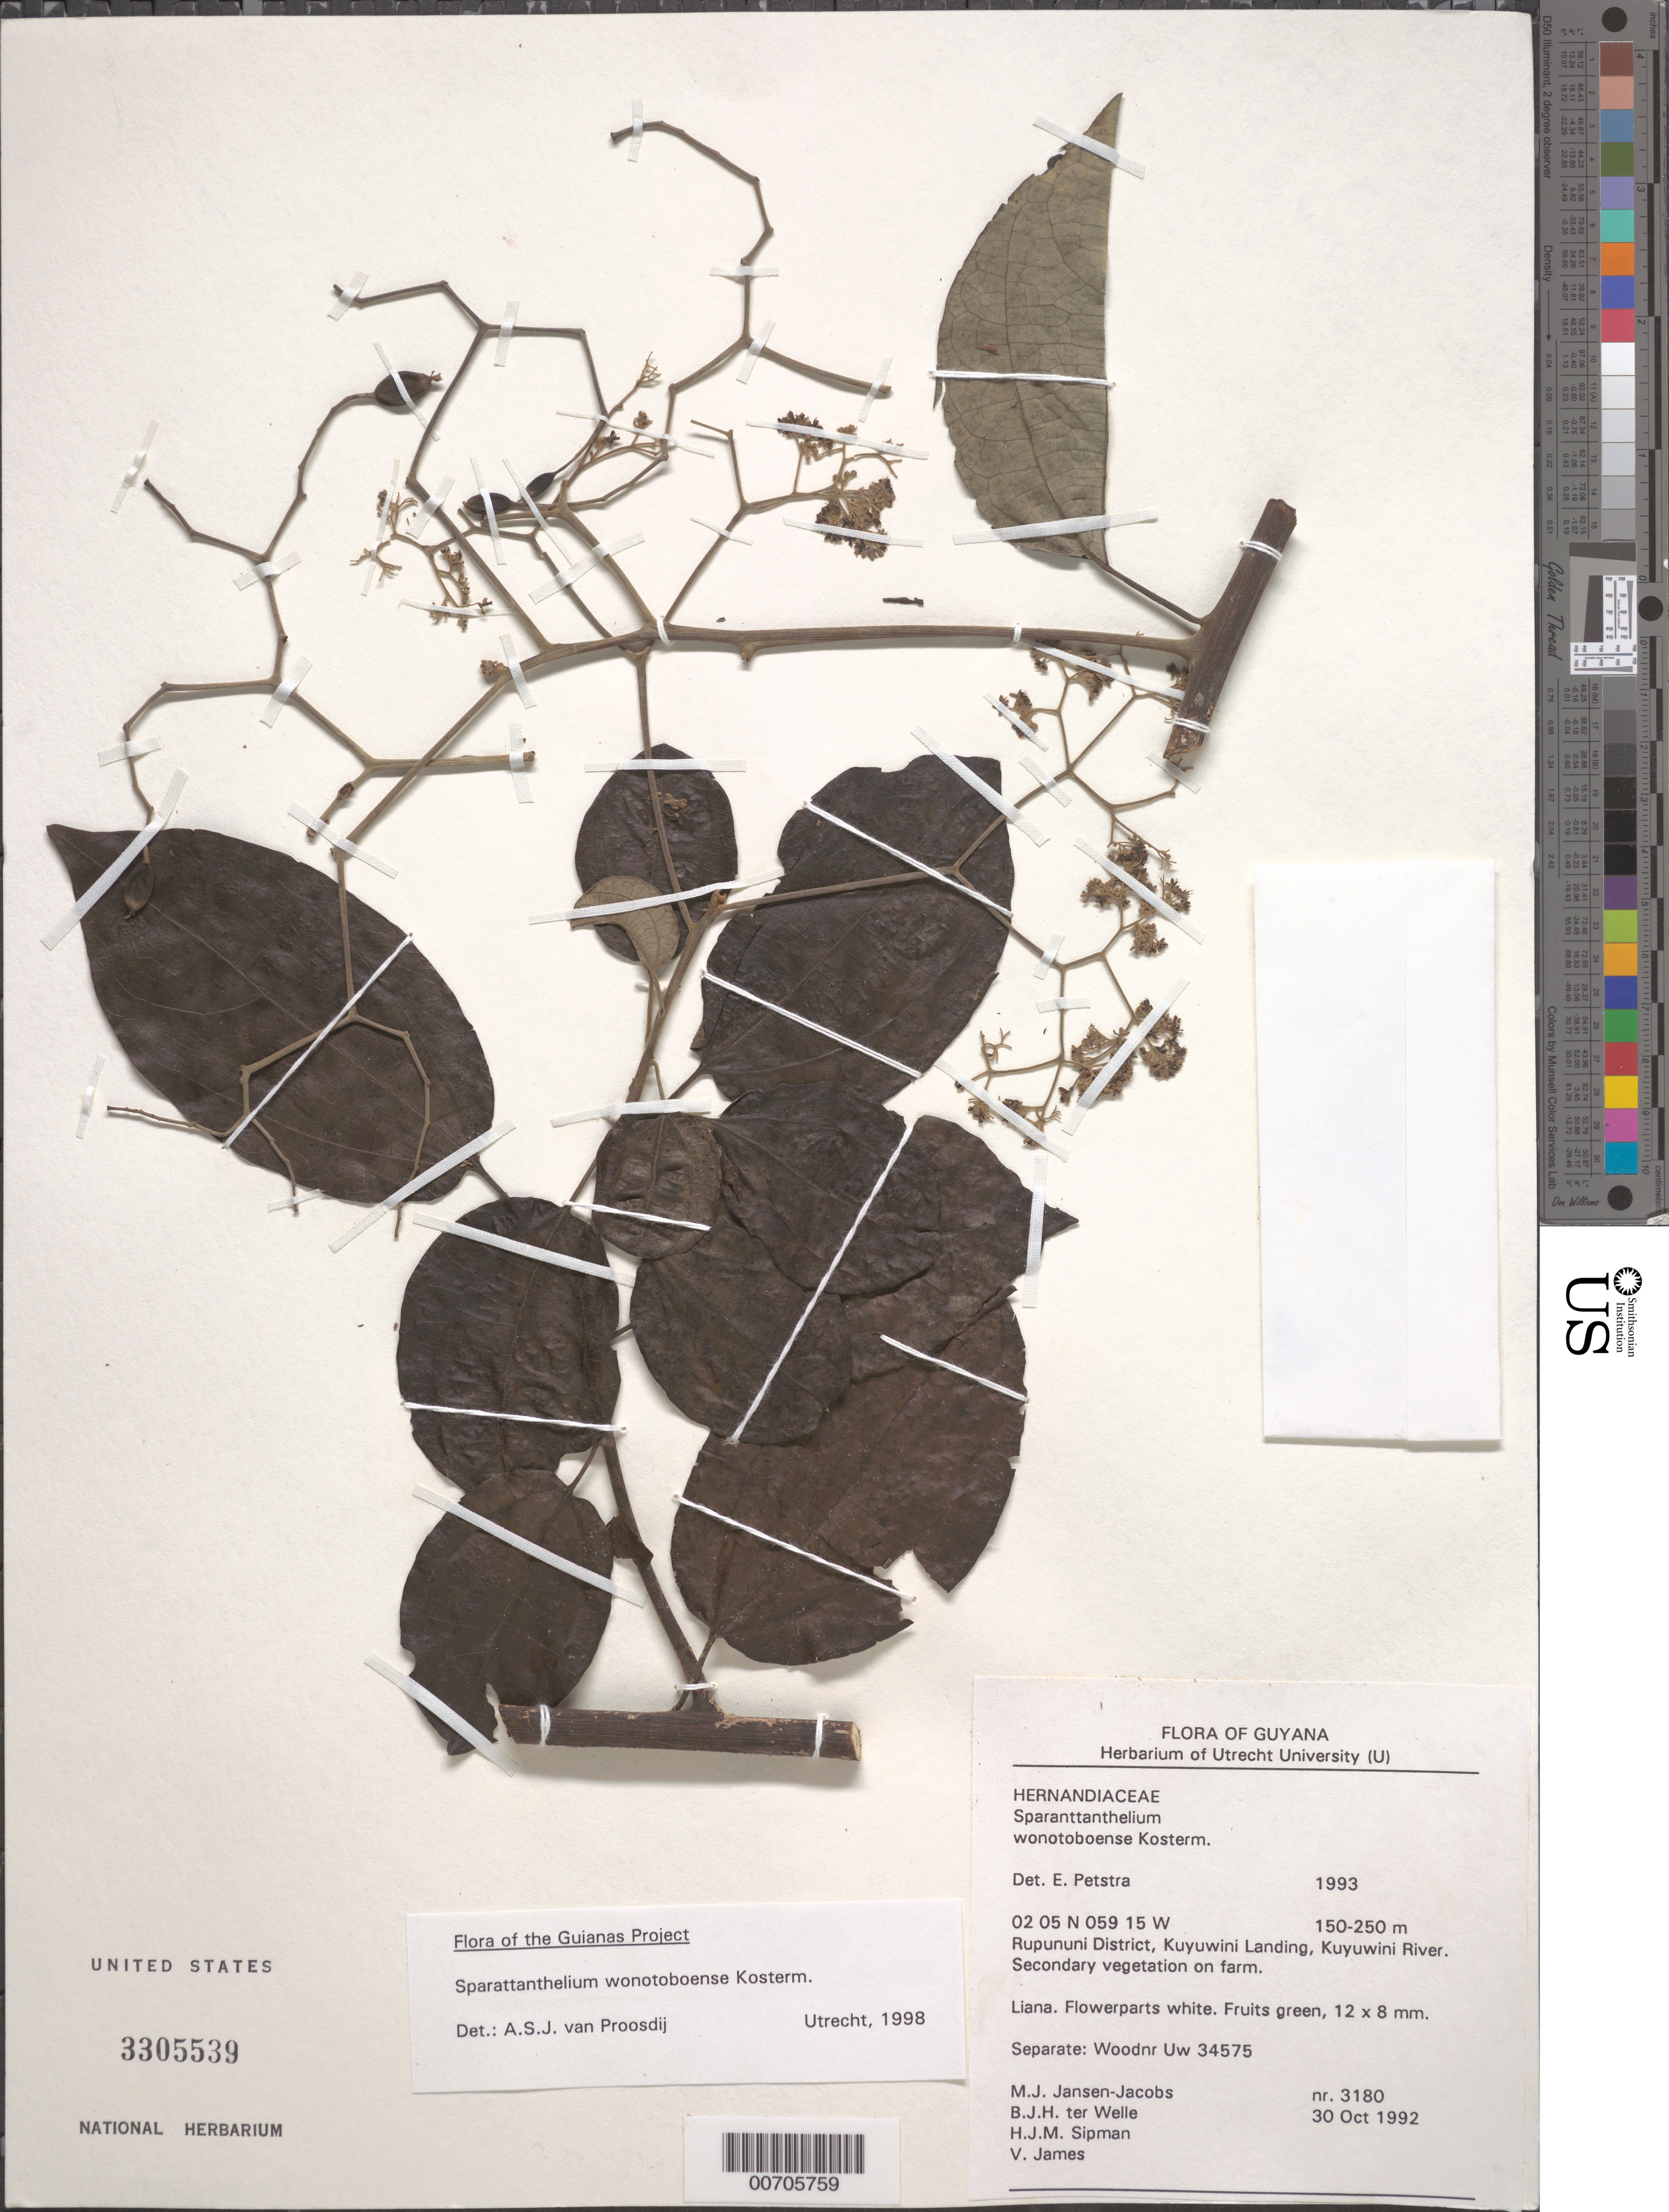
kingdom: Plantae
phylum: Tracheophyta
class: Magnoliopsida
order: Laurales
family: Hernandiaceae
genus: Sparattanthelium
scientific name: Sparattanthelium wonotoboense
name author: Kosterm.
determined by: Proosdij, A. S. J. van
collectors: M. J. Jansen-Jacobs, B. Welle, H. J. M. Sipman & V. James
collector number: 3180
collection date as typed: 30-Oct-92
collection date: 1992-10-30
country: Guyana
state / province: U. Takutu-U. Essequibo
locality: Kuyuwini Landing, Kuyuwini River, Rupununi District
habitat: Secondary vegetation on farm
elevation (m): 150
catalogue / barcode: US 3305539